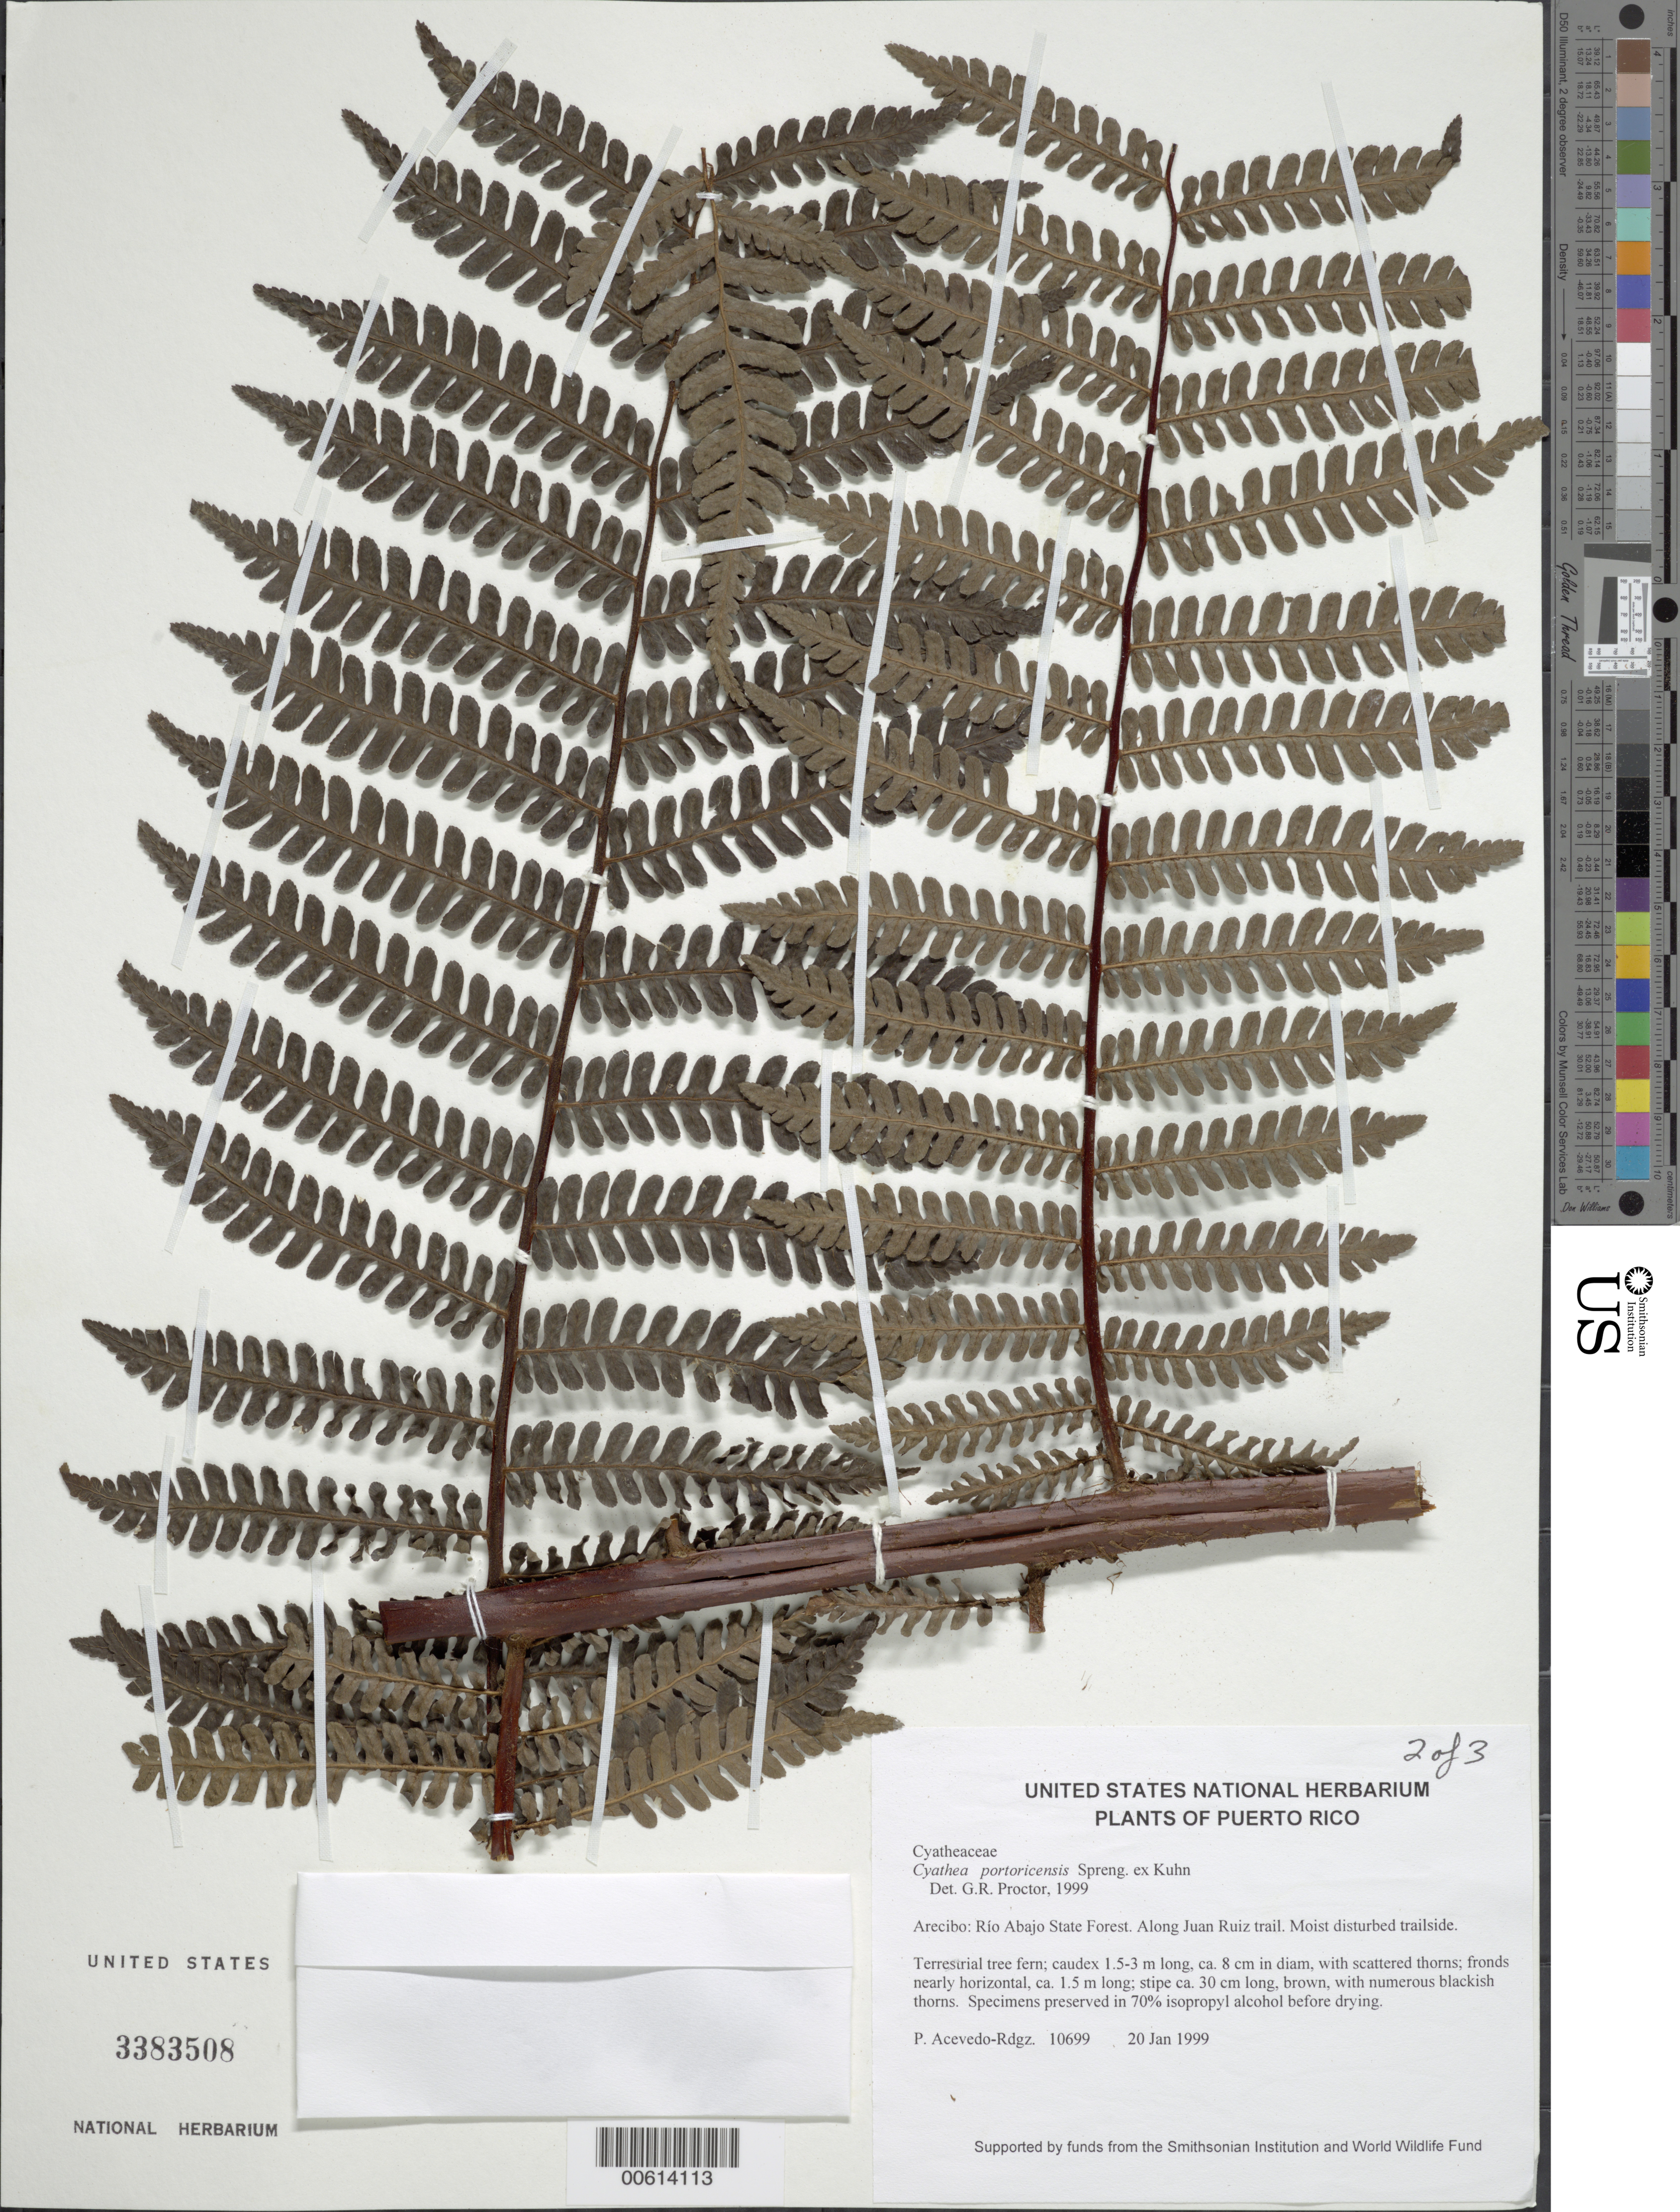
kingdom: Plantae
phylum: Tracheophyta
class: Polypodiopsida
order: Cyatheales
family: Cyatheaceae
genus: Alsophila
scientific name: Alsophila portoricensis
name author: (Spreng. ex Kuhn) D.S. Conant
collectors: P. Acevedo-Rodr.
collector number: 10699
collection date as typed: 20 Jan 1999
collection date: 1999-01-20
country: Puerto Rico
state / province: Arecibo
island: Puerto Rico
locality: Arecibo; Río Abajo State Forest. Along Juan Ruiz trail.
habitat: Moist disturbed trailside.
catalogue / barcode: US 3383508